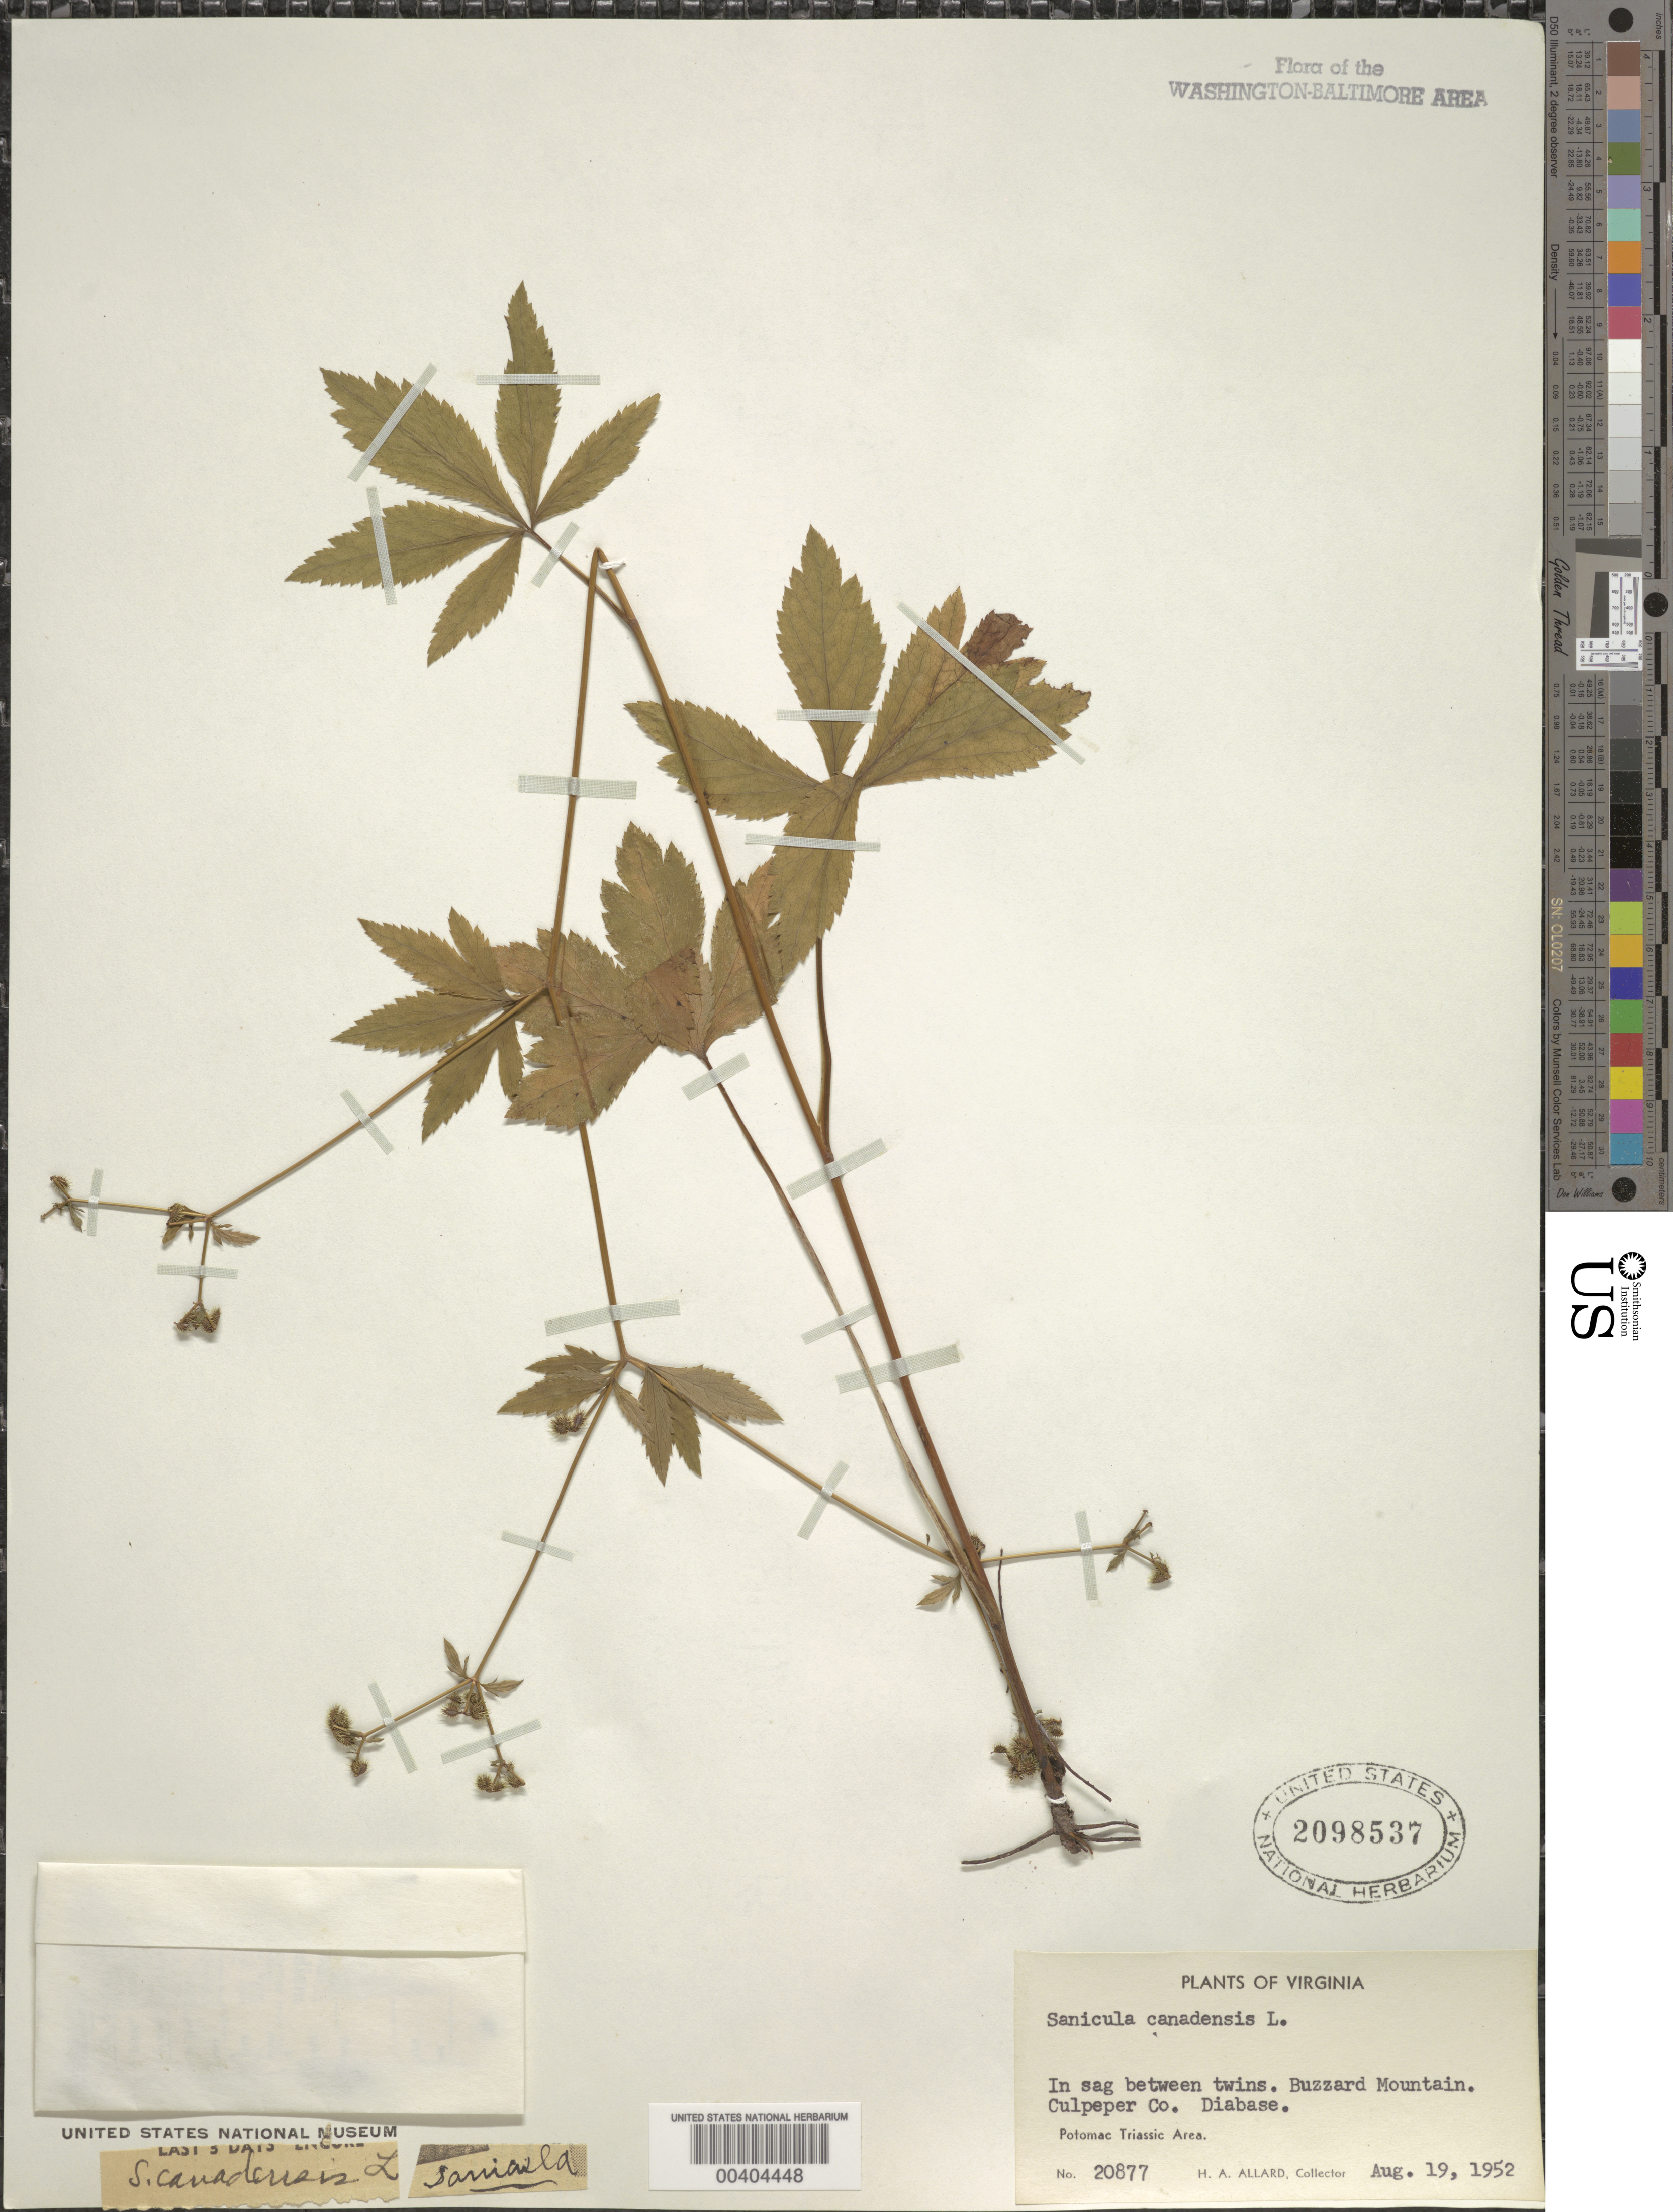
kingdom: Plantae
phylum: Tracheophyta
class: Magnoliopsida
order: Apiales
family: Apiaceae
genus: Sanicula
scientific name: Sanicula canadensis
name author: L.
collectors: H. A. Allard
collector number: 20877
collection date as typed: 19 Aug 1952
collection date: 1952-08-19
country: United States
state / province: Virginia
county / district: Culpeper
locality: Buzzard Mountain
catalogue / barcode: US 2098537